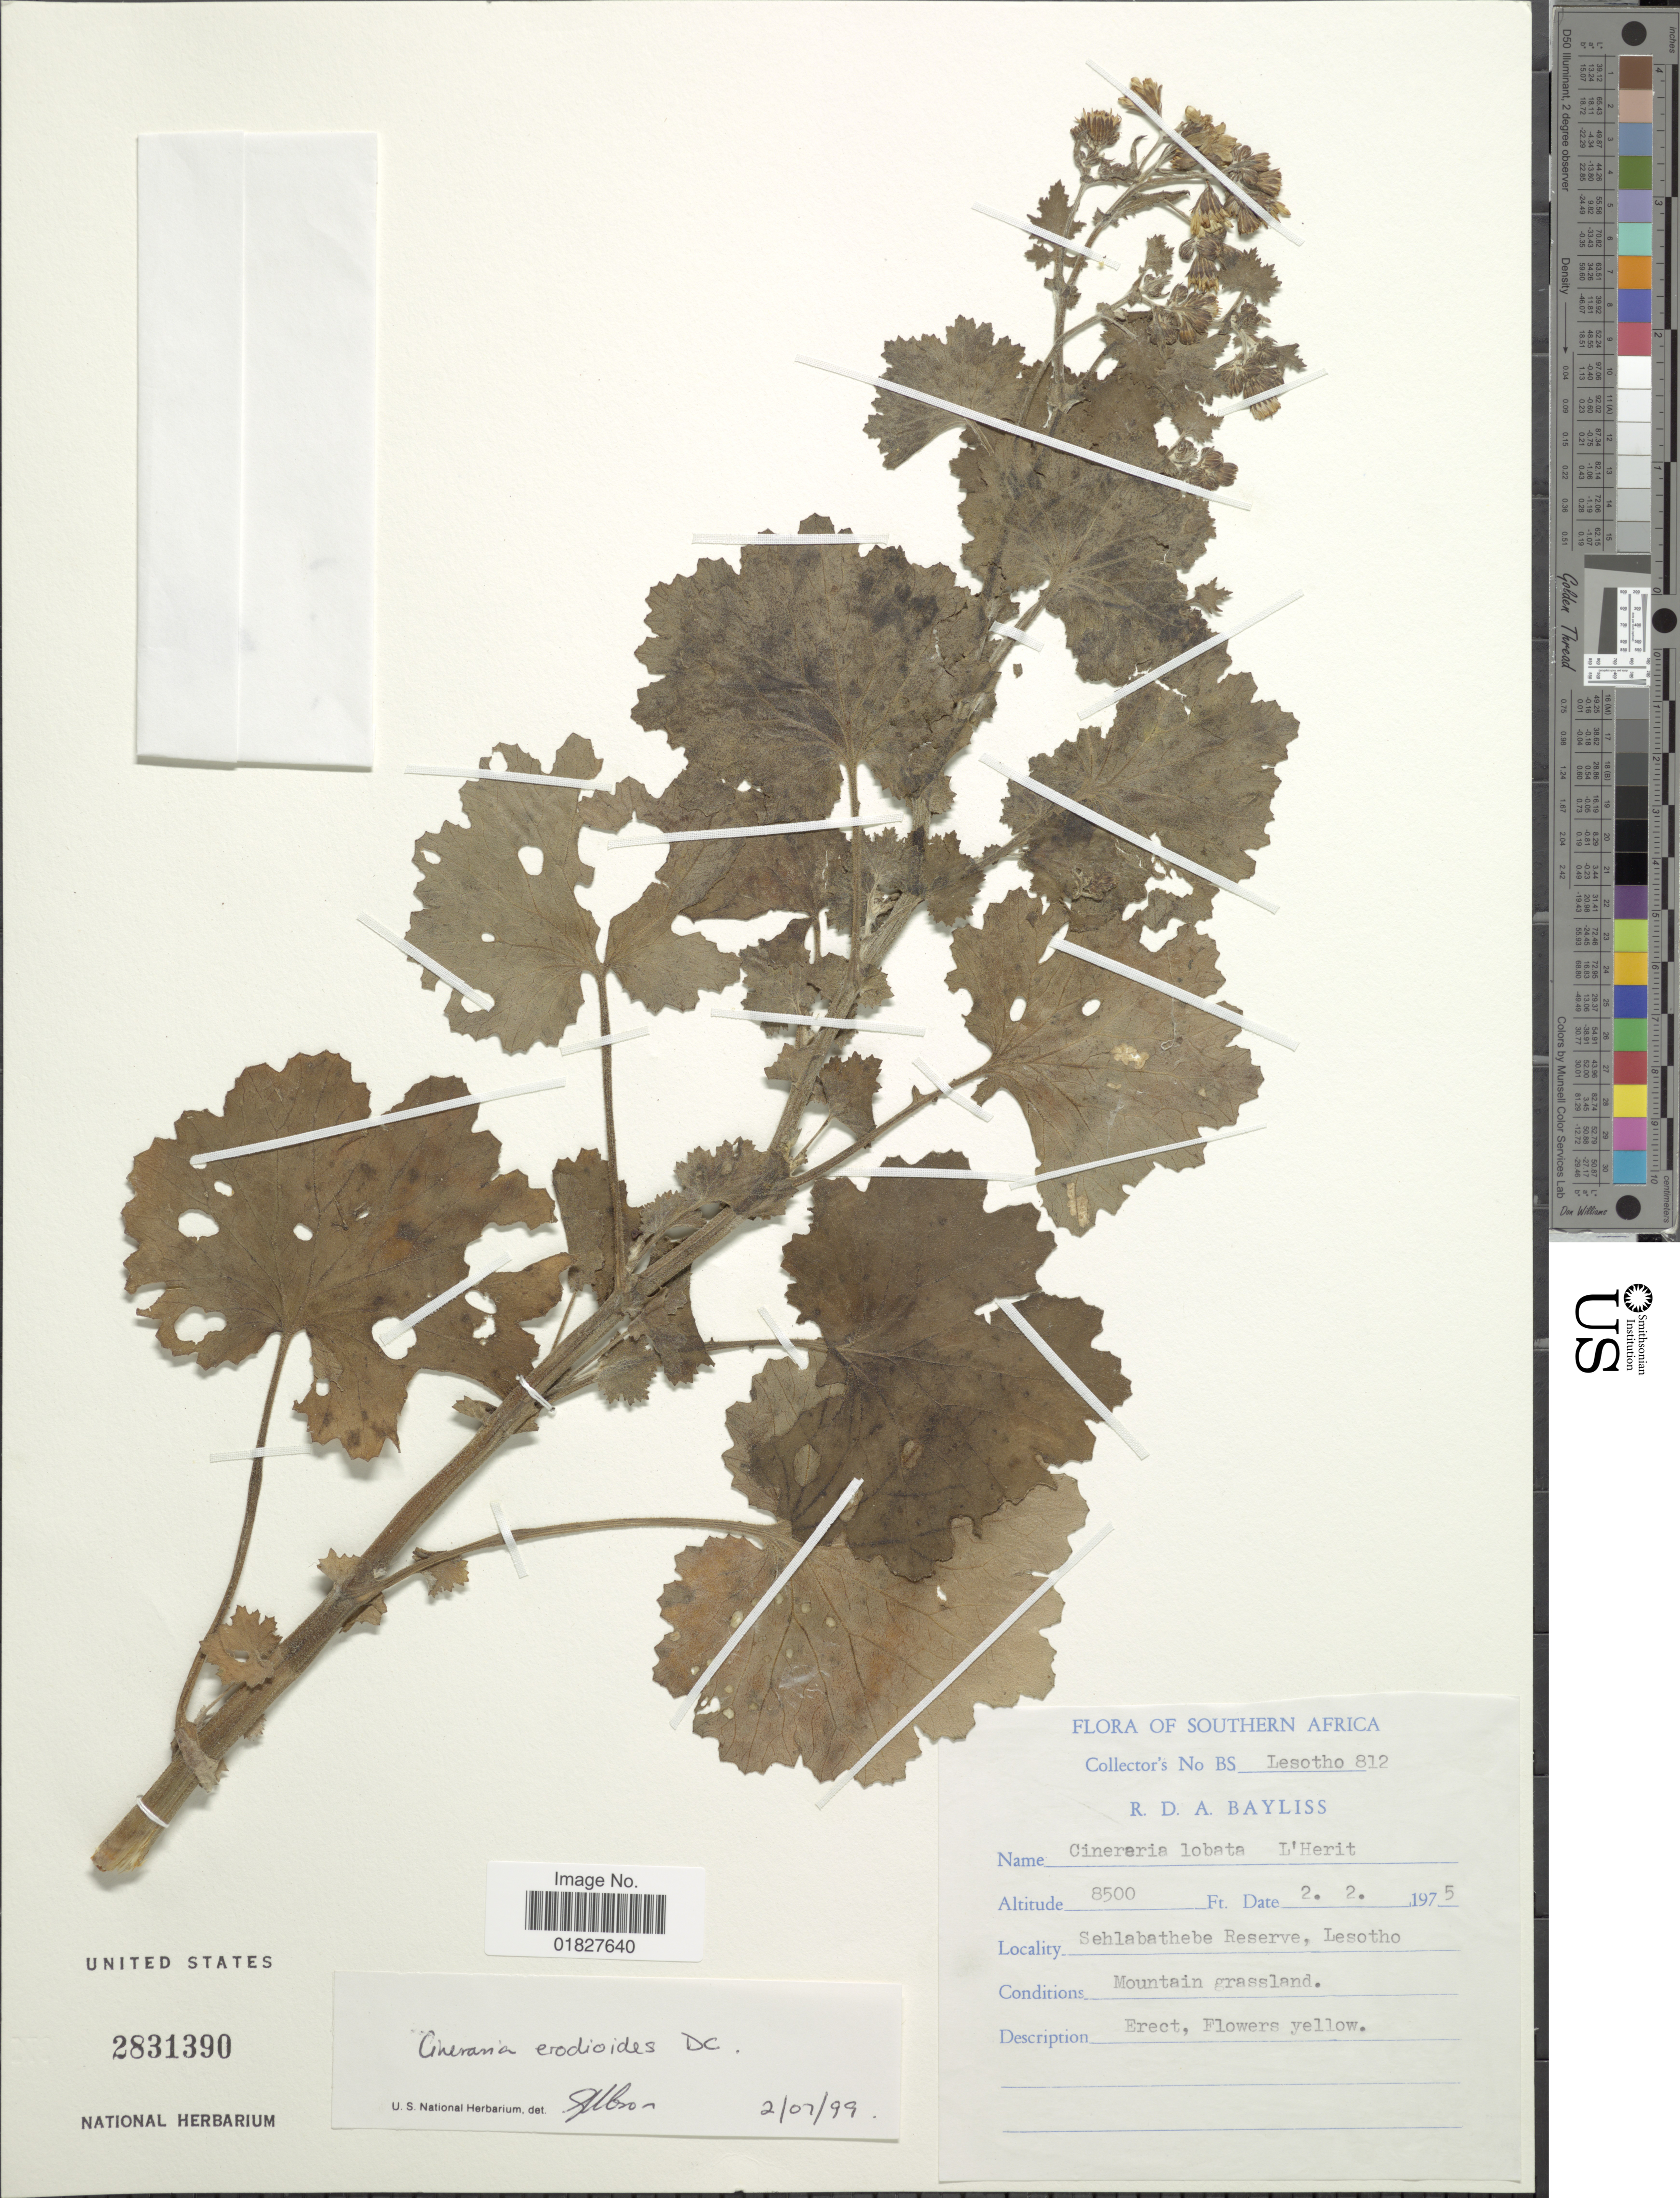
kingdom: Plantae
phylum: Tracheophyta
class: Magnoliopsida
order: Asterales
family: Asteraceae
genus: Cineraria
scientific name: Cineraria erodioides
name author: DC.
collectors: R. Bayliss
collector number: BS 812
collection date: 1975-02-02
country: South Africa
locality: Southern Africa, Sehlabathebe Reserve, Leshoto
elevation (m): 2591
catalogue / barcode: US 2831390